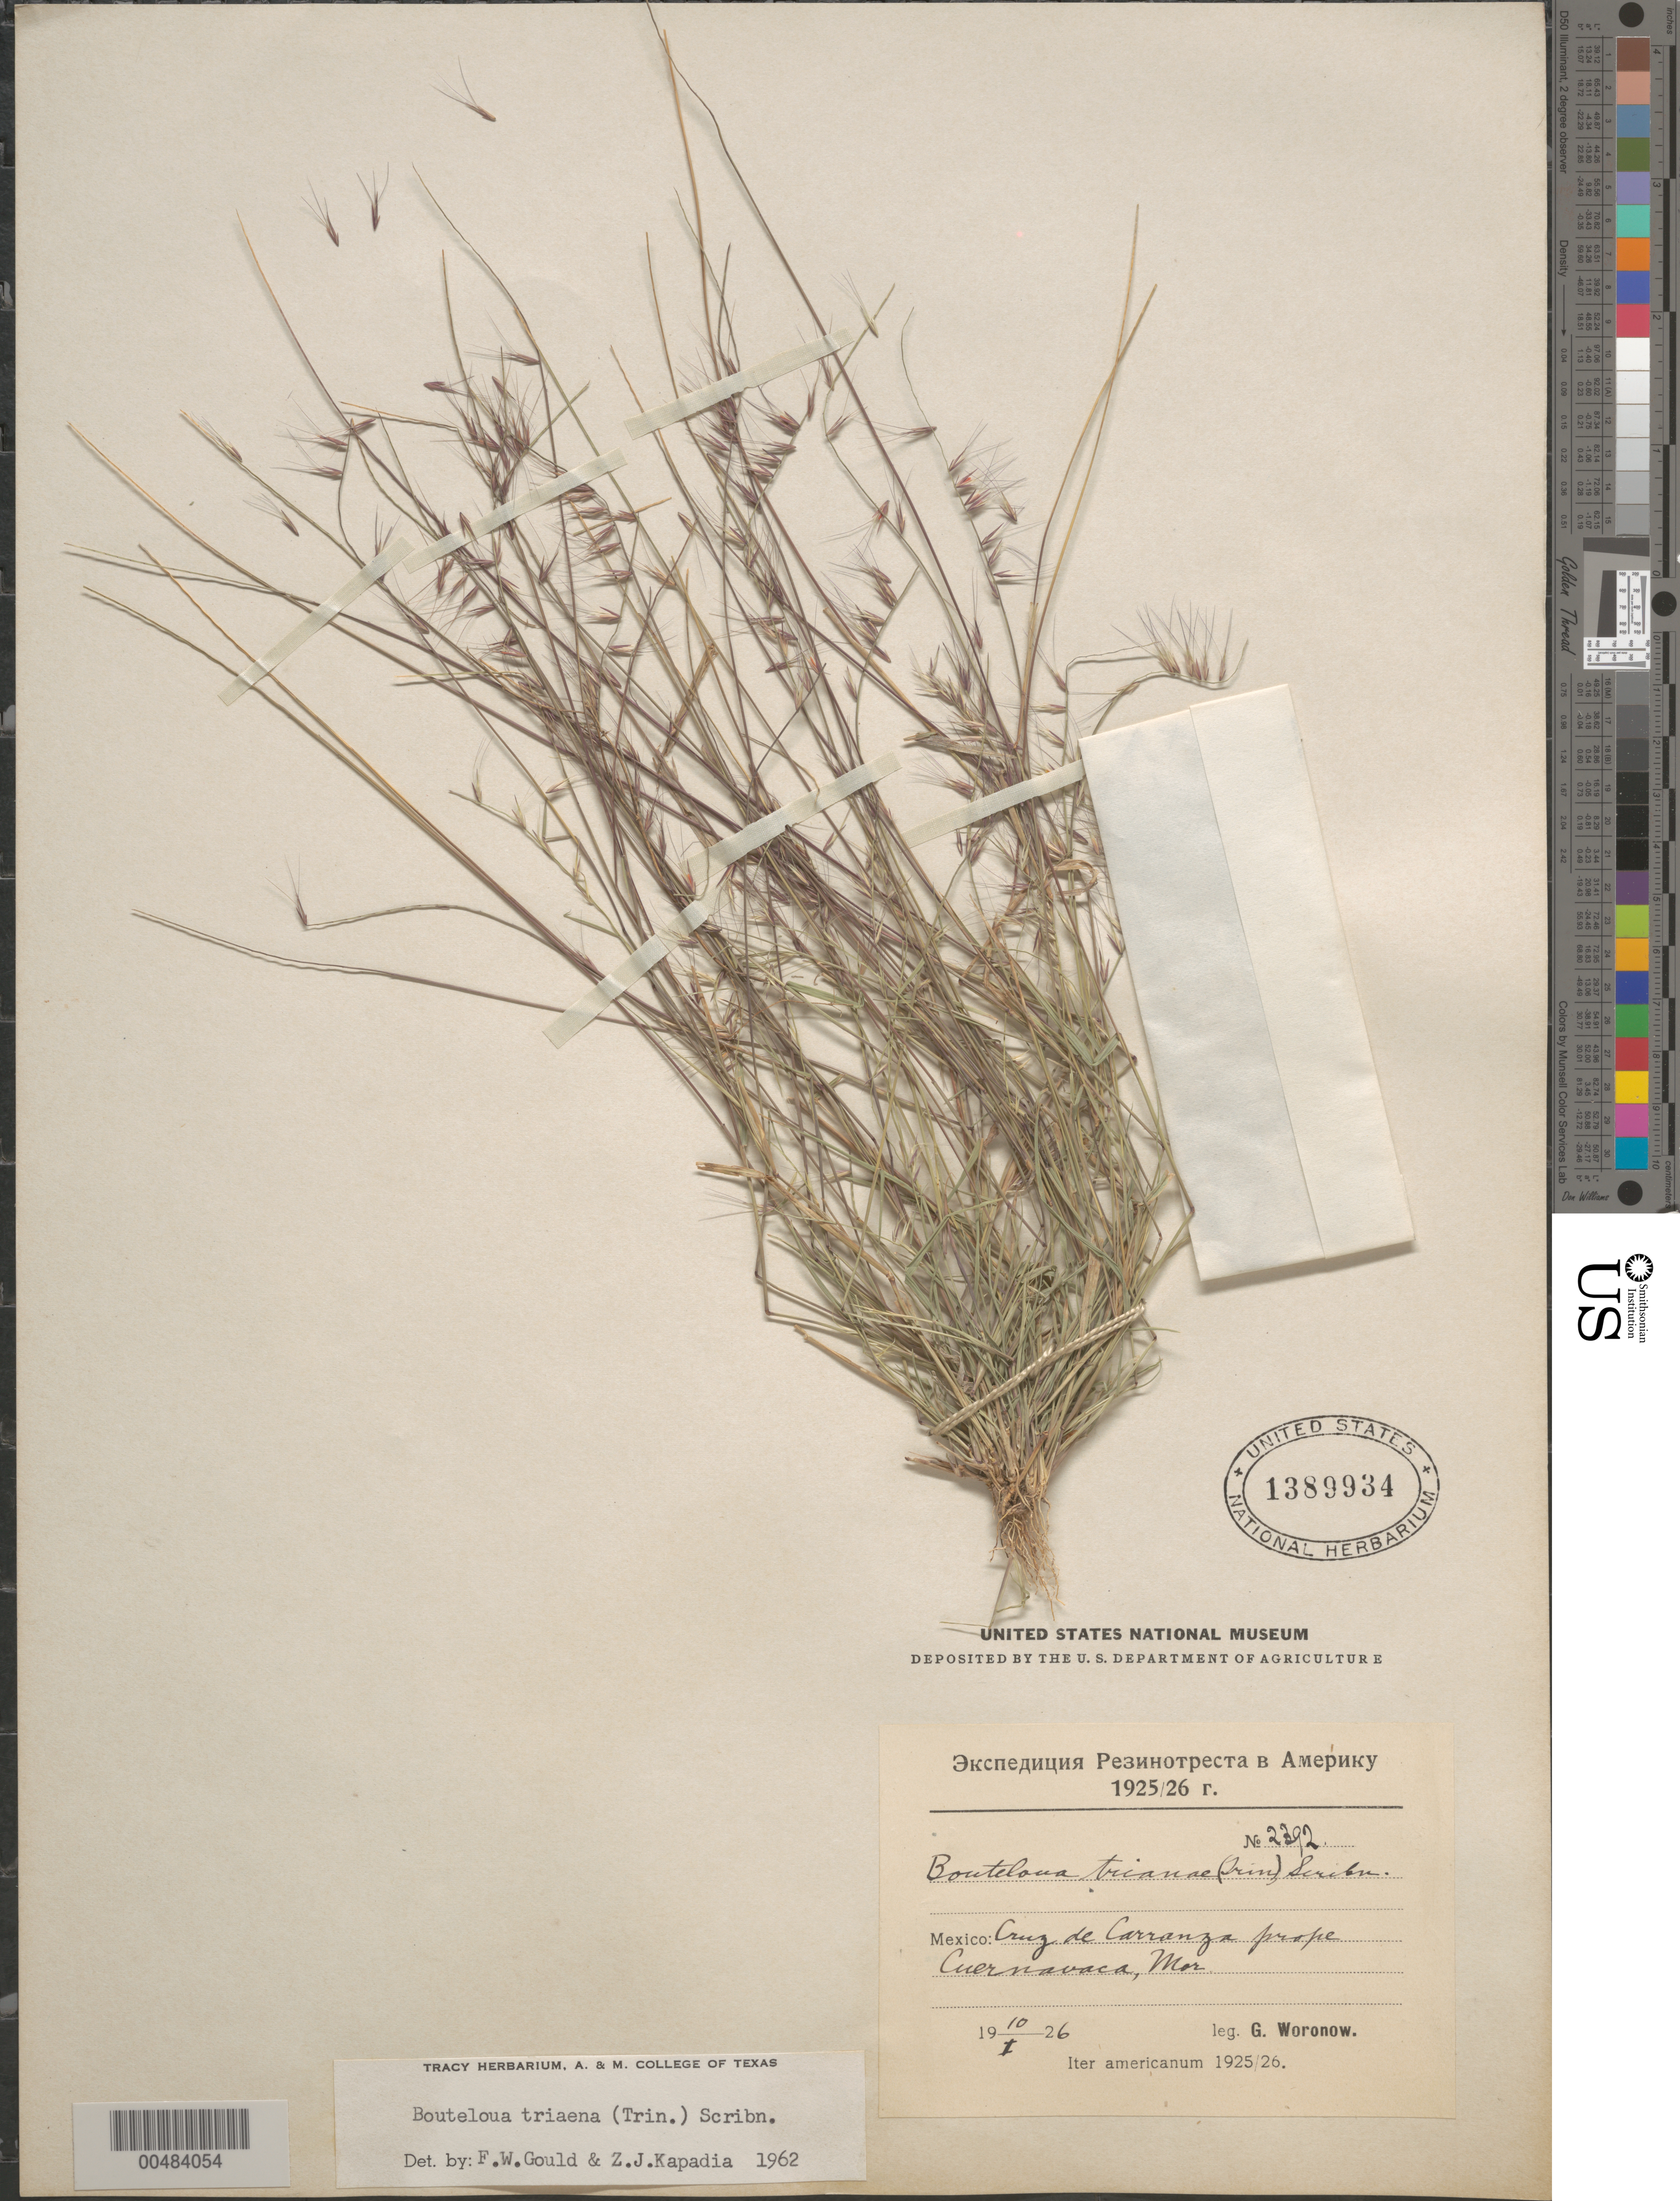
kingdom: Plantae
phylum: Tracheophyta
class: Liliopsida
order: Poales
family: Poaceae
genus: Bouteloua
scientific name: Bouteloua triaena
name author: (Trin. ex Spreng.) Scribn.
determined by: Gould, F. W.; Kapadia, Zarir J.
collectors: G. Woronow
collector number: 2392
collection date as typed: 10 Jan 1926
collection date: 1926-01-10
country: Mexico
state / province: Morelos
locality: Cruz de Carranza prope Cuernavaca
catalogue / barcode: US 1389934